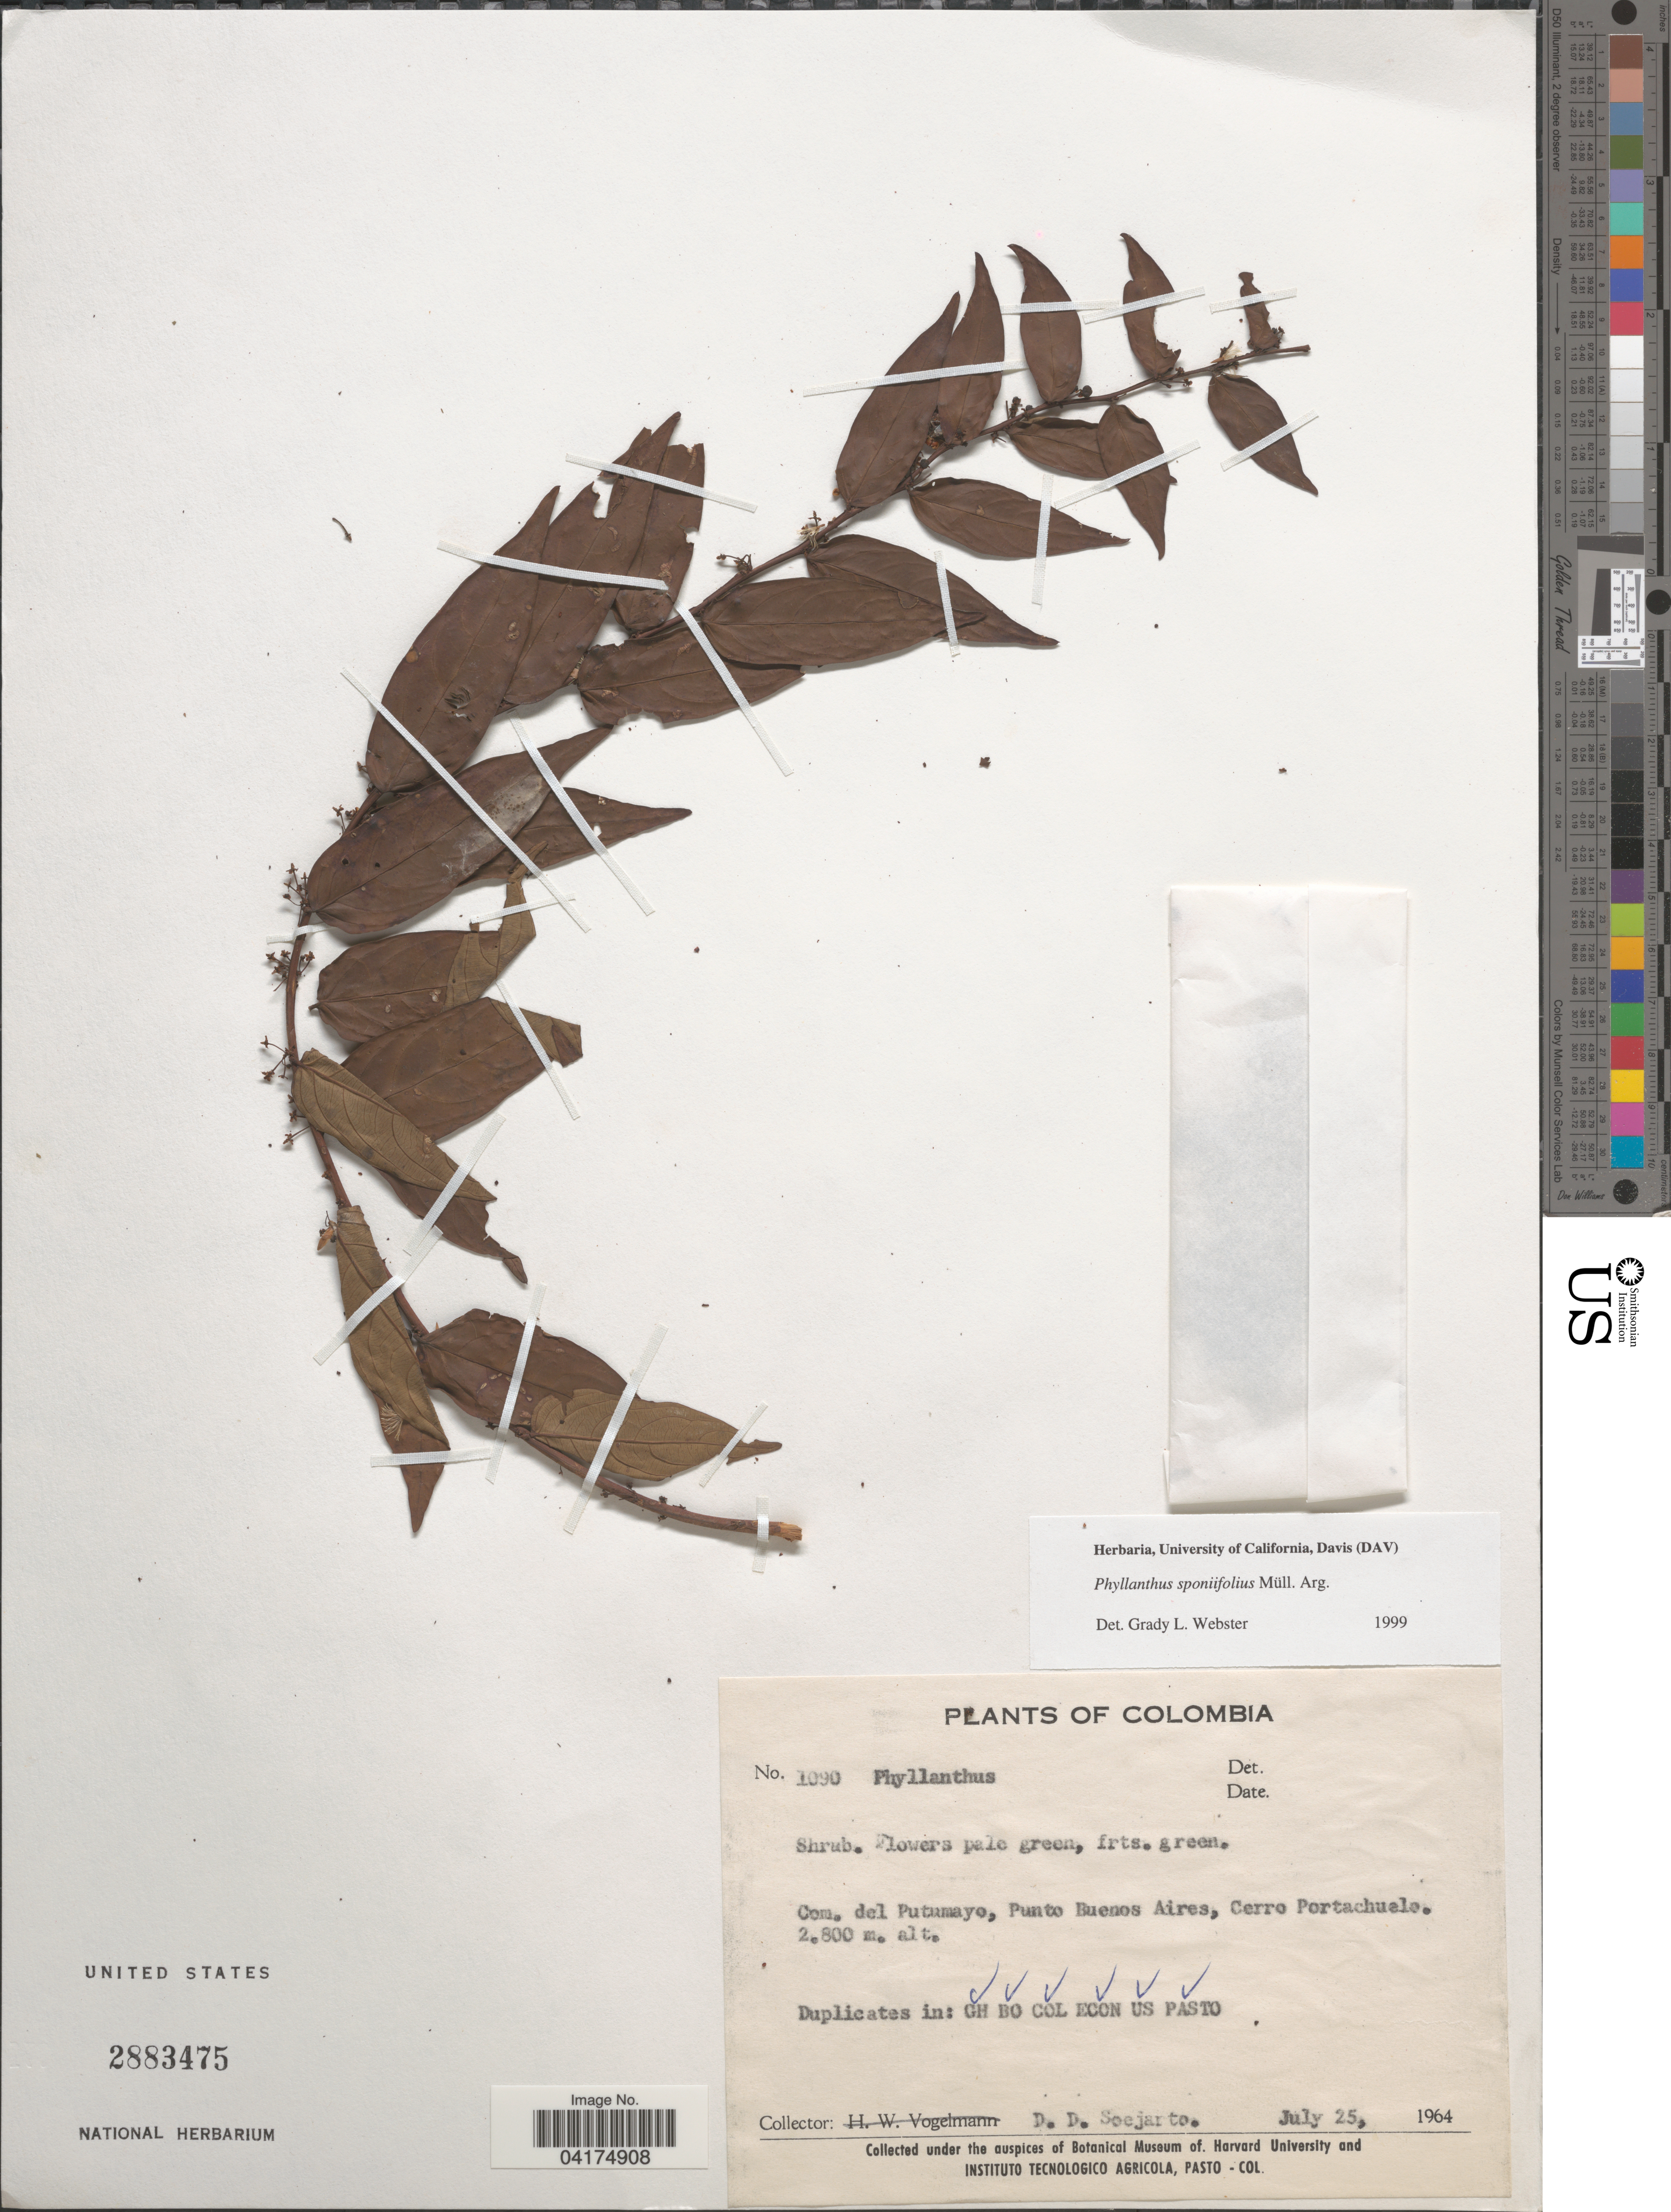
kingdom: Plantae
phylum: Tracheophyta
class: Magnoliopsida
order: Malpighiales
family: Phyllanthaceae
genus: Phyllanthus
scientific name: Phyllanthus sponiifolius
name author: Müll. Arg.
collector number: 1090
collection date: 1964-07-25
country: Colombia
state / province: Putumayo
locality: Com. del Putumayo, Punto Buenos Aires, Cerro Portachuelo.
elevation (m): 2800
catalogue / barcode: US 2883475